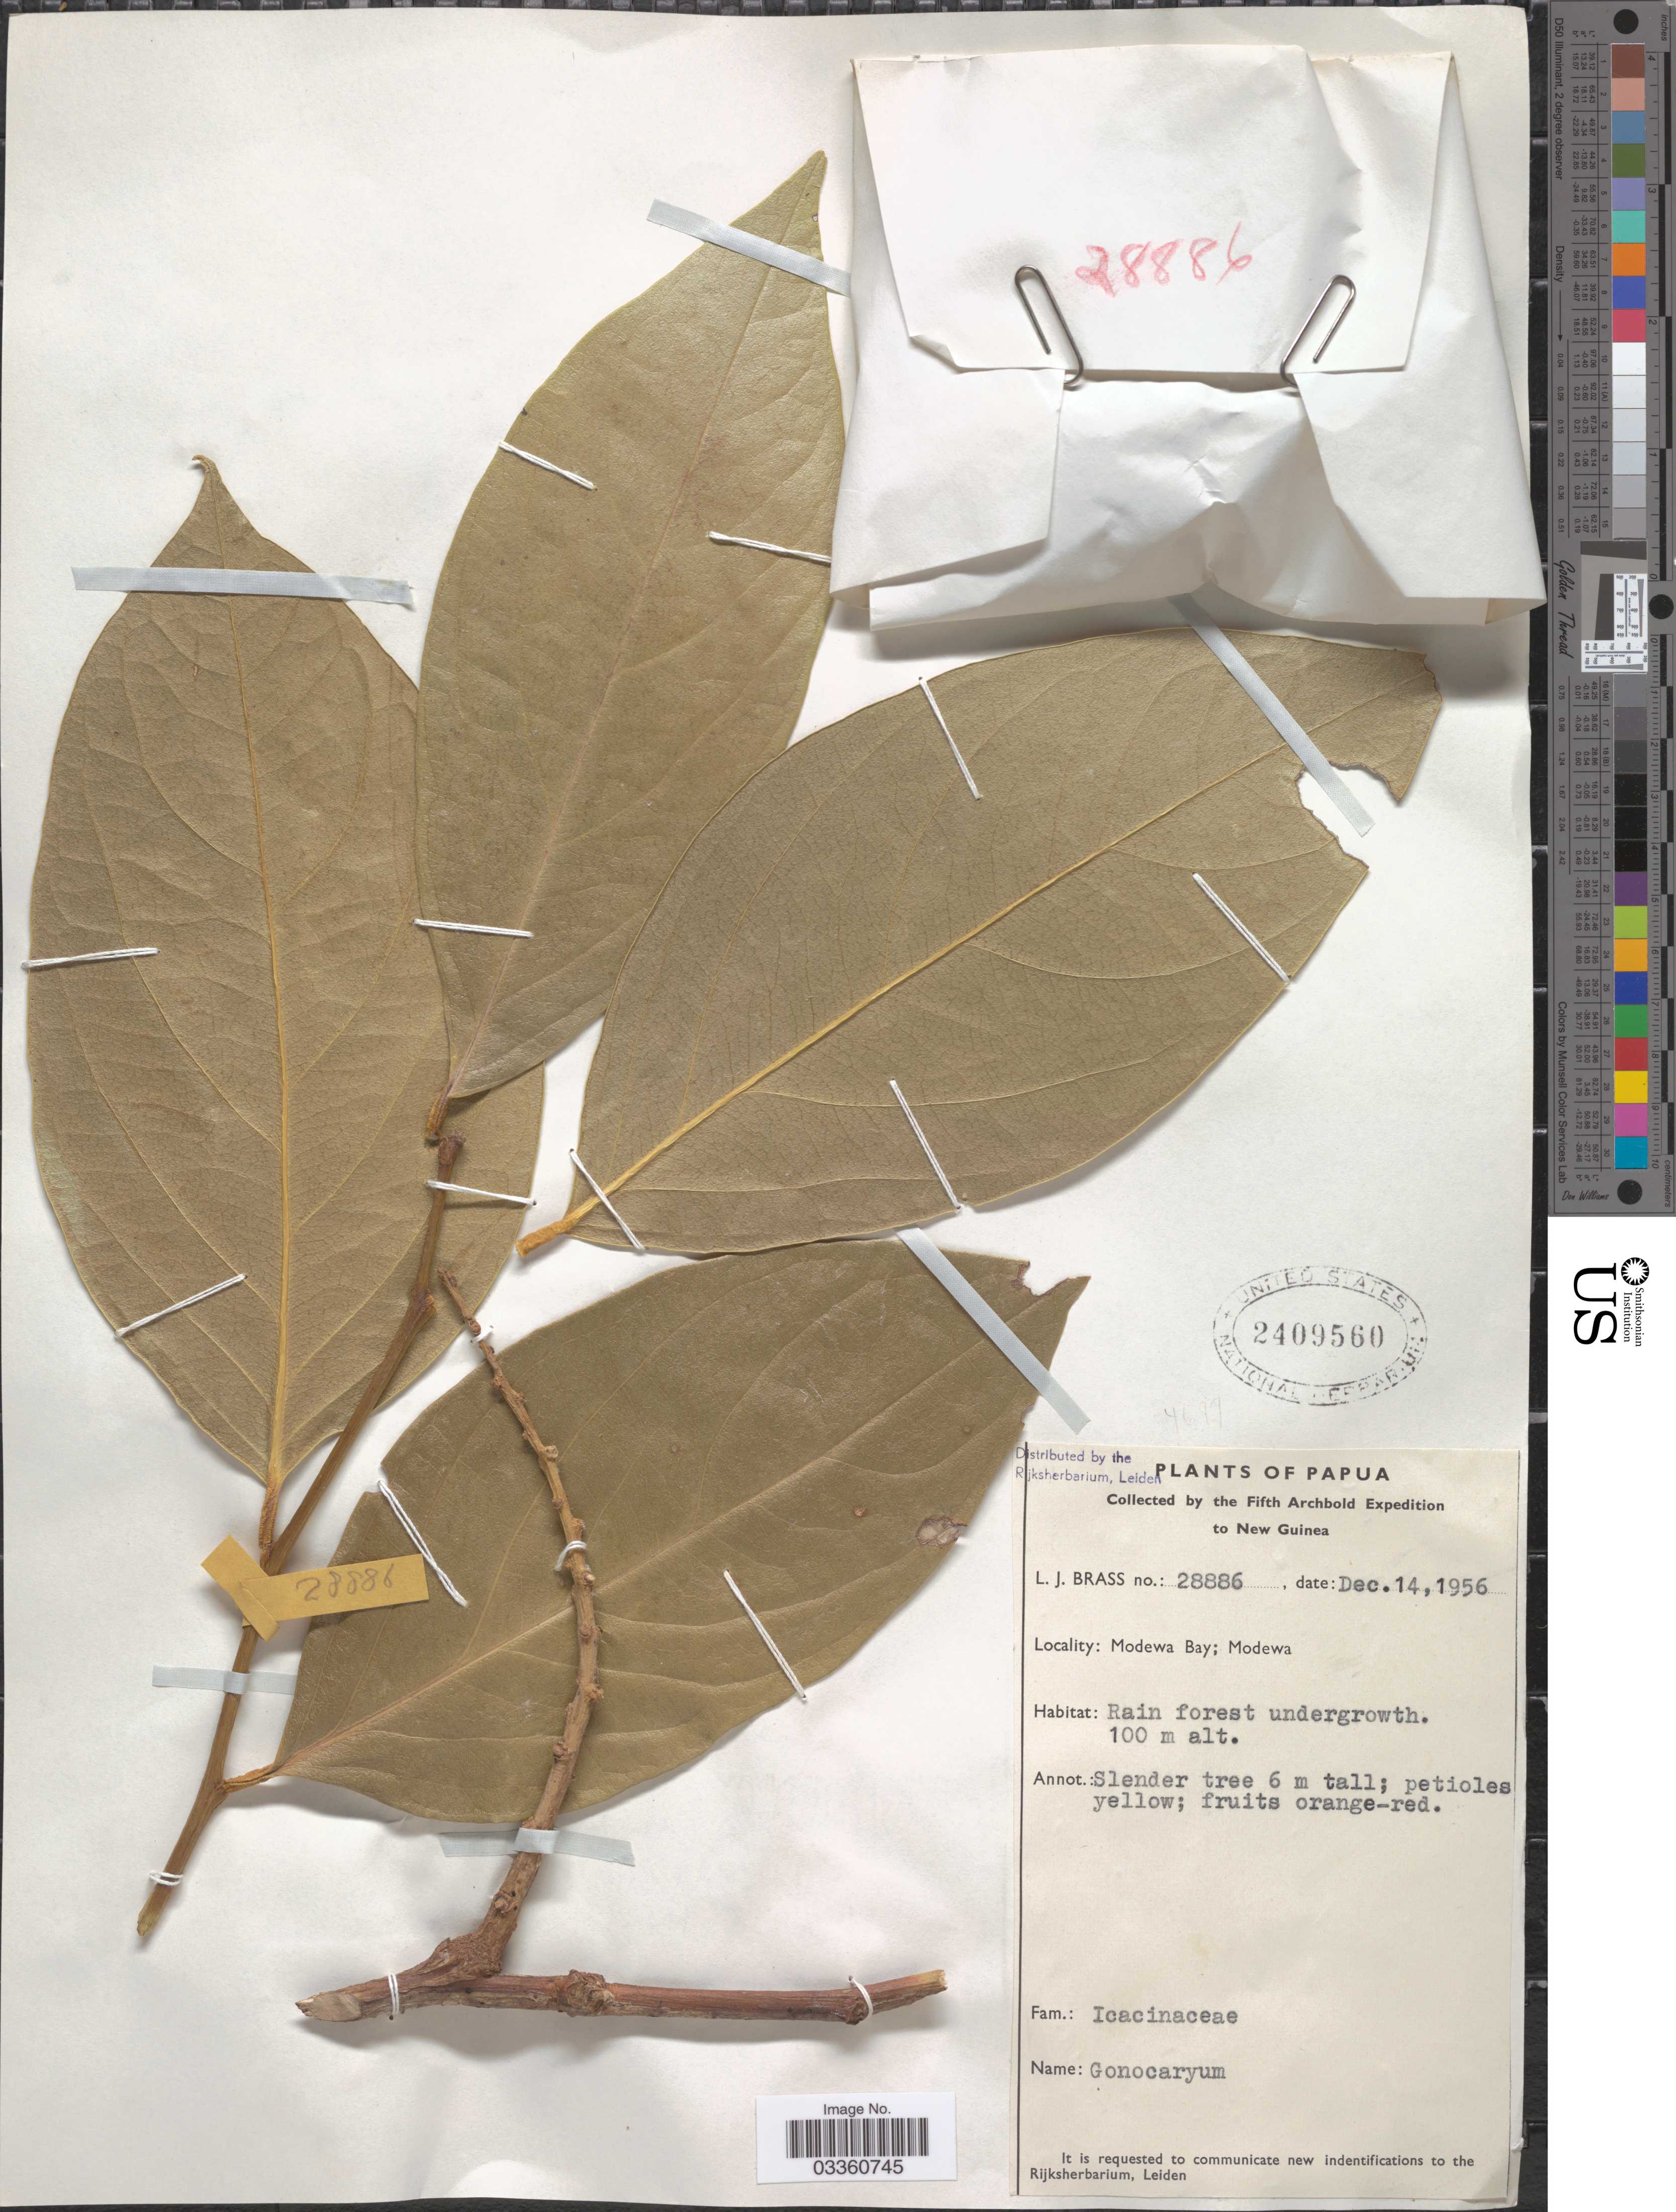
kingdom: Plantae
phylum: Tracheophyta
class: Magnoliopsida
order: Cardiopteridales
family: Cardiopteridaceae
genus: Gonocaryum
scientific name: Gonocaryum sp.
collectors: L. J. Brass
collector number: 28886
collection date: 1956-12-14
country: Papua New Guinea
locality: Papua, New Guinea, Modewa Bay; Modewa.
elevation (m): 100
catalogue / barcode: US 2409560